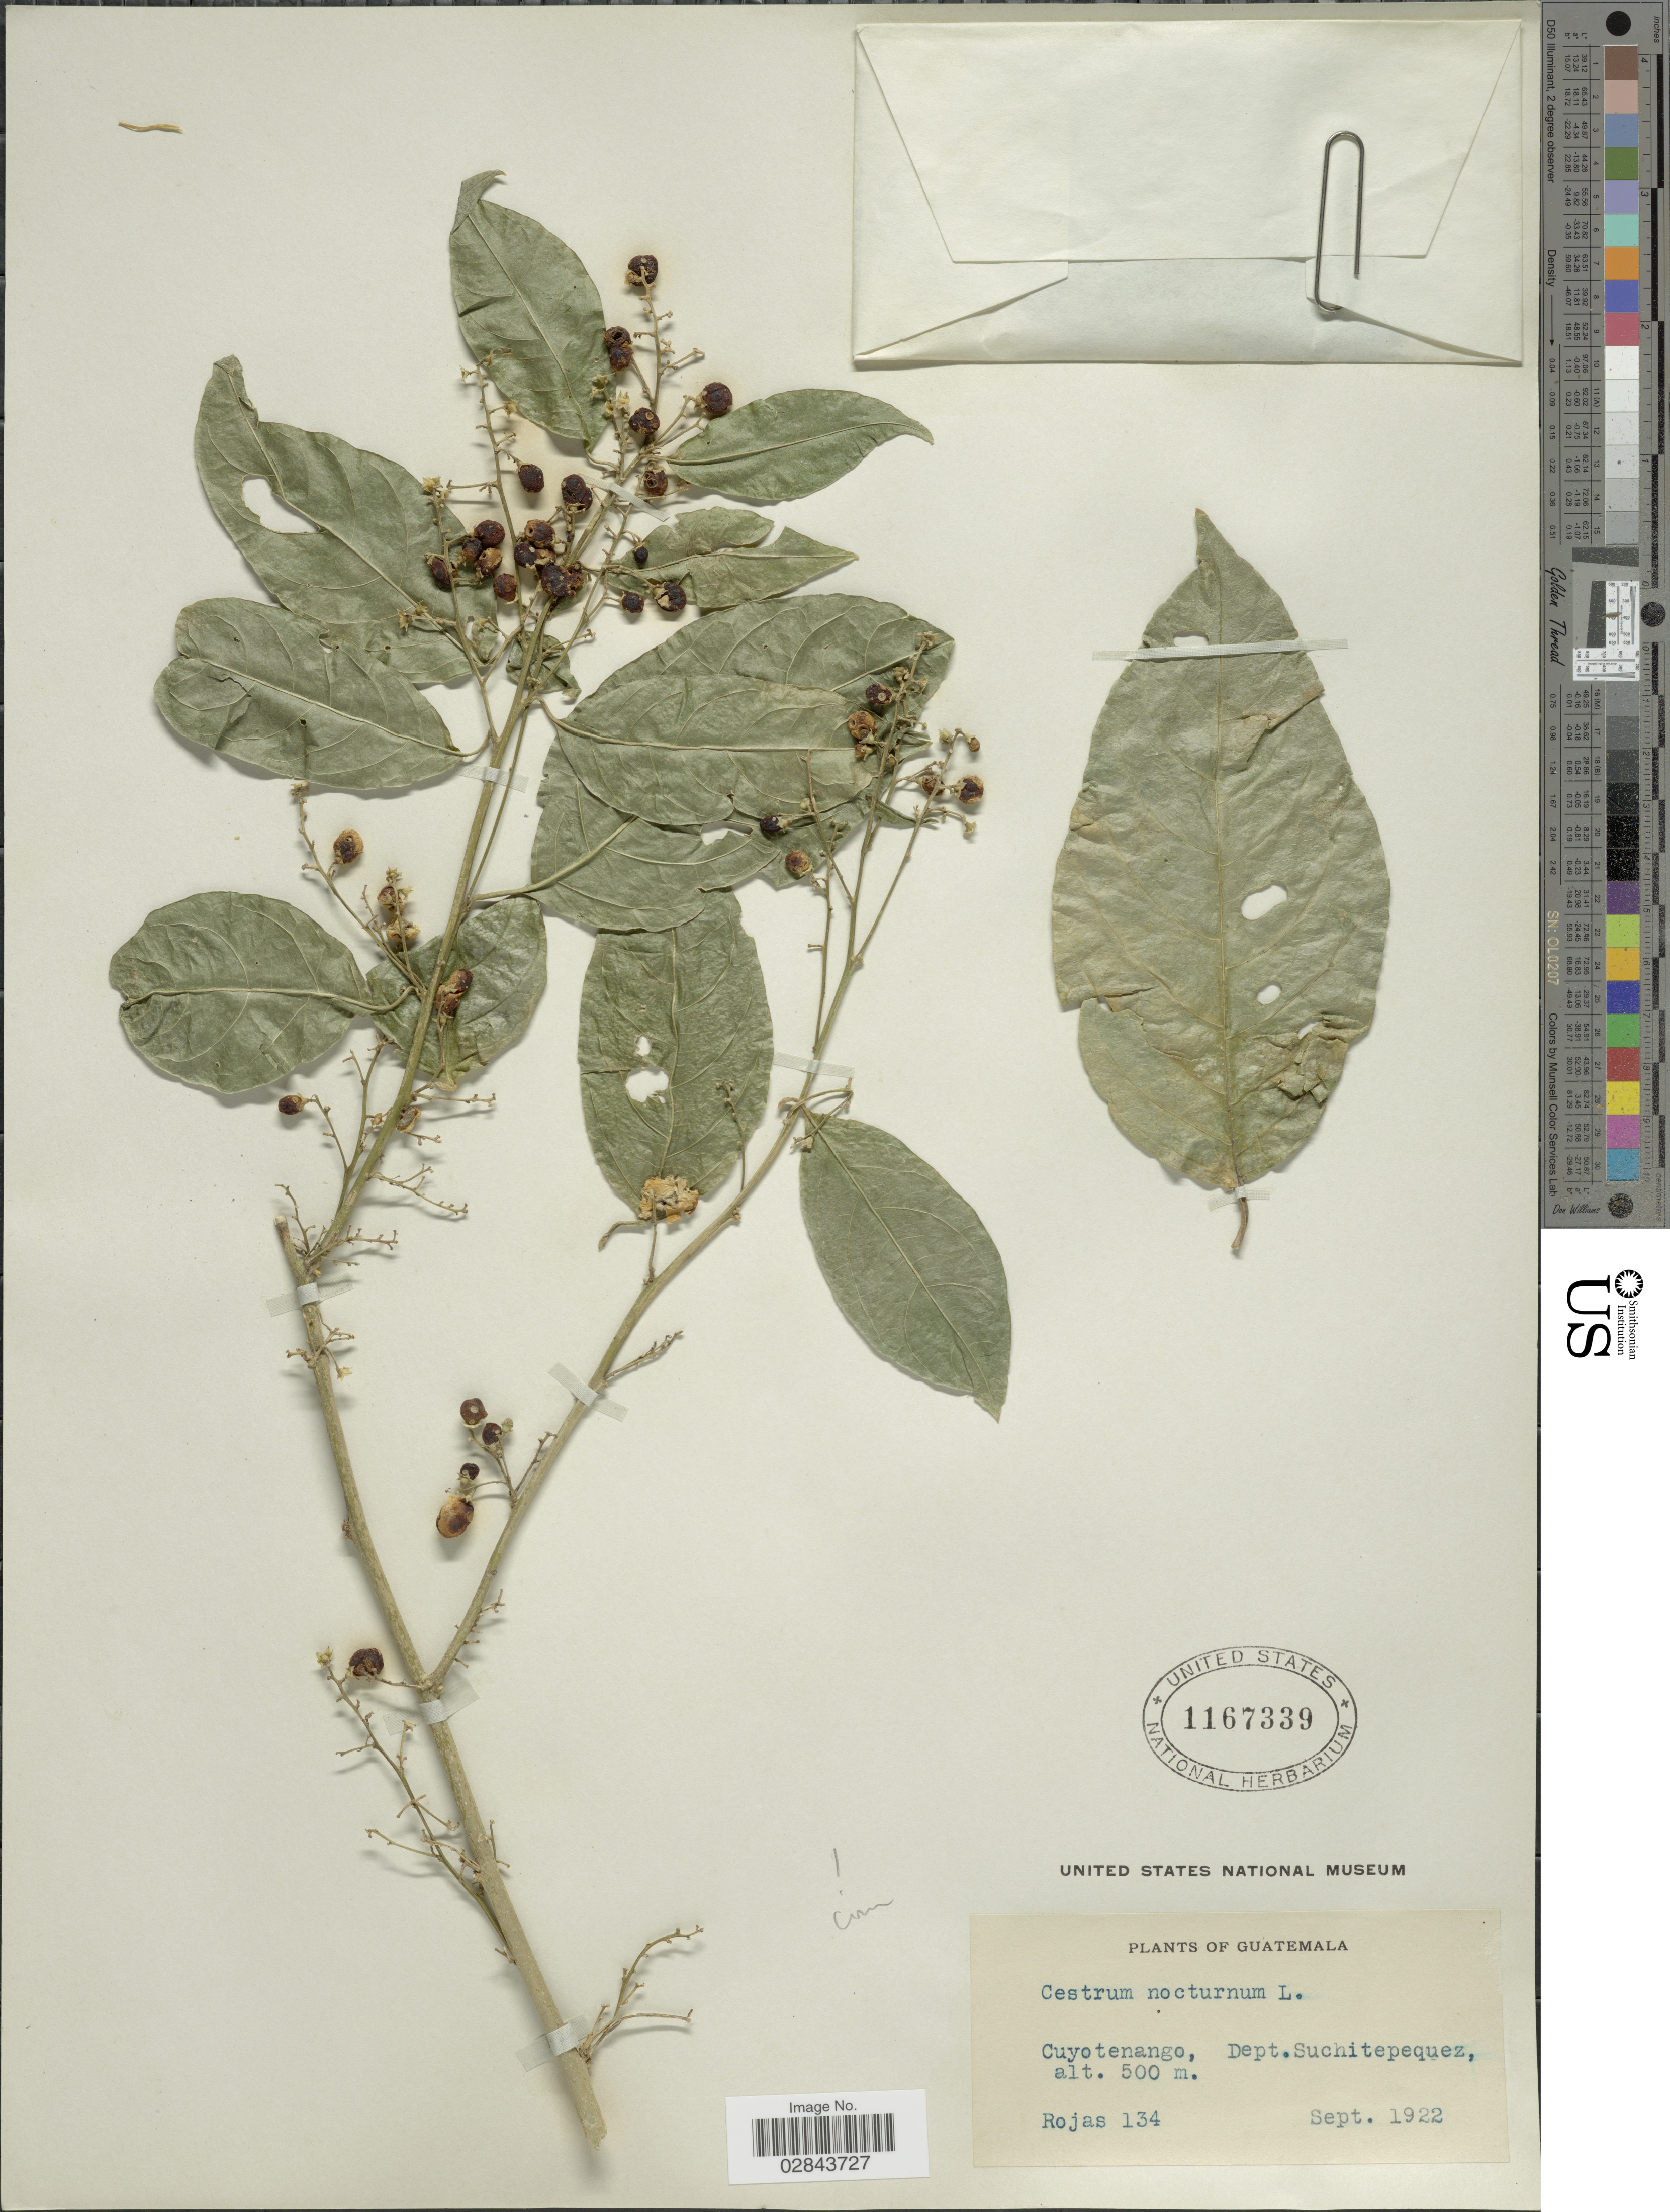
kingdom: Plantae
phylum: Tracheophyta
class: Magnoliopsida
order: Solanales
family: Solanaceae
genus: Cestrum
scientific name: Cestrum nocturnum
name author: L.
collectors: Rojas, --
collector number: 134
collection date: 1922-09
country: Guatemala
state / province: Suchitepéquez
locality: Cuyotenango, Dept. Suchitepequez.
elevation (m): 500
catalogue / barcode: US 1167339